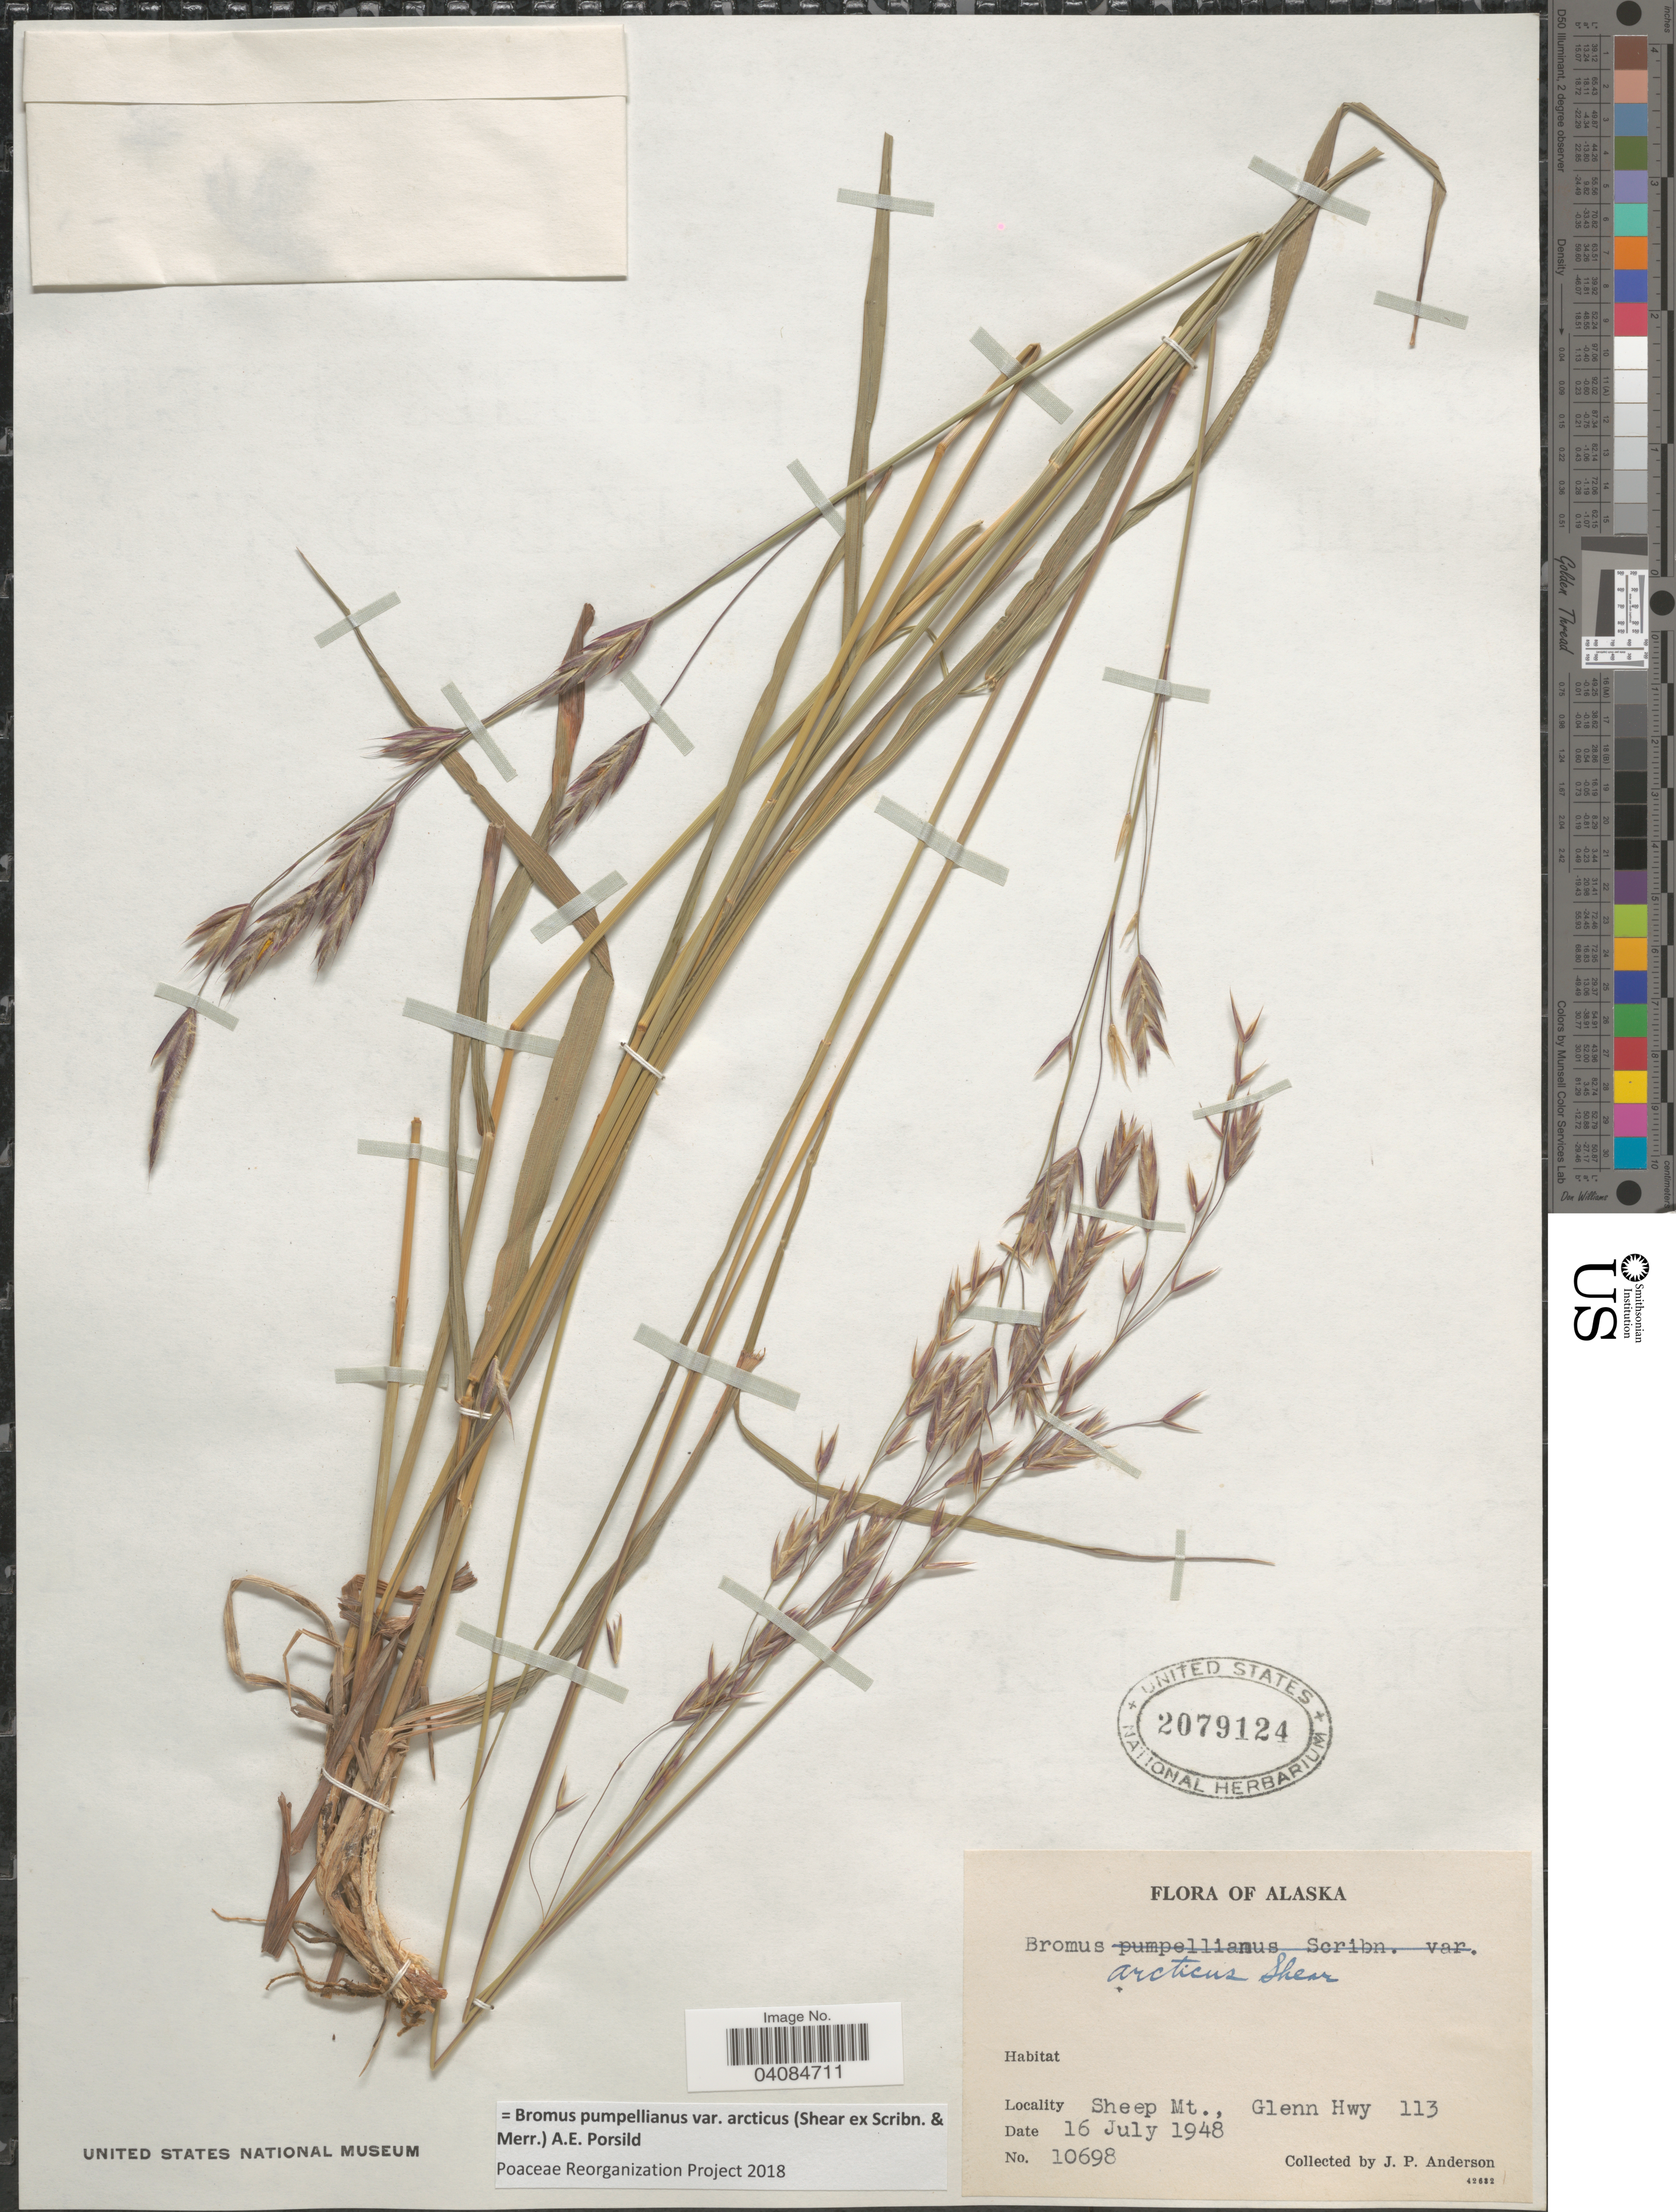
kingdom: Plantae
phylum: Tracheophyta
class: Liliopsida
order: Poales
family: Poaceae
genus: Bromus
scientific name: Bromus pumpellianus var. arcticus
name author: (Shear ex Scribn. & Merr.) A.E. Porsild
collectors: J. P. Anderson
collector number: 10698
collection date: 1948-07-16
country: United States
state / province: Alaska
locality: Sheep Mt., Glenn Hwy 113.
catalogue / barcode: US 2079124